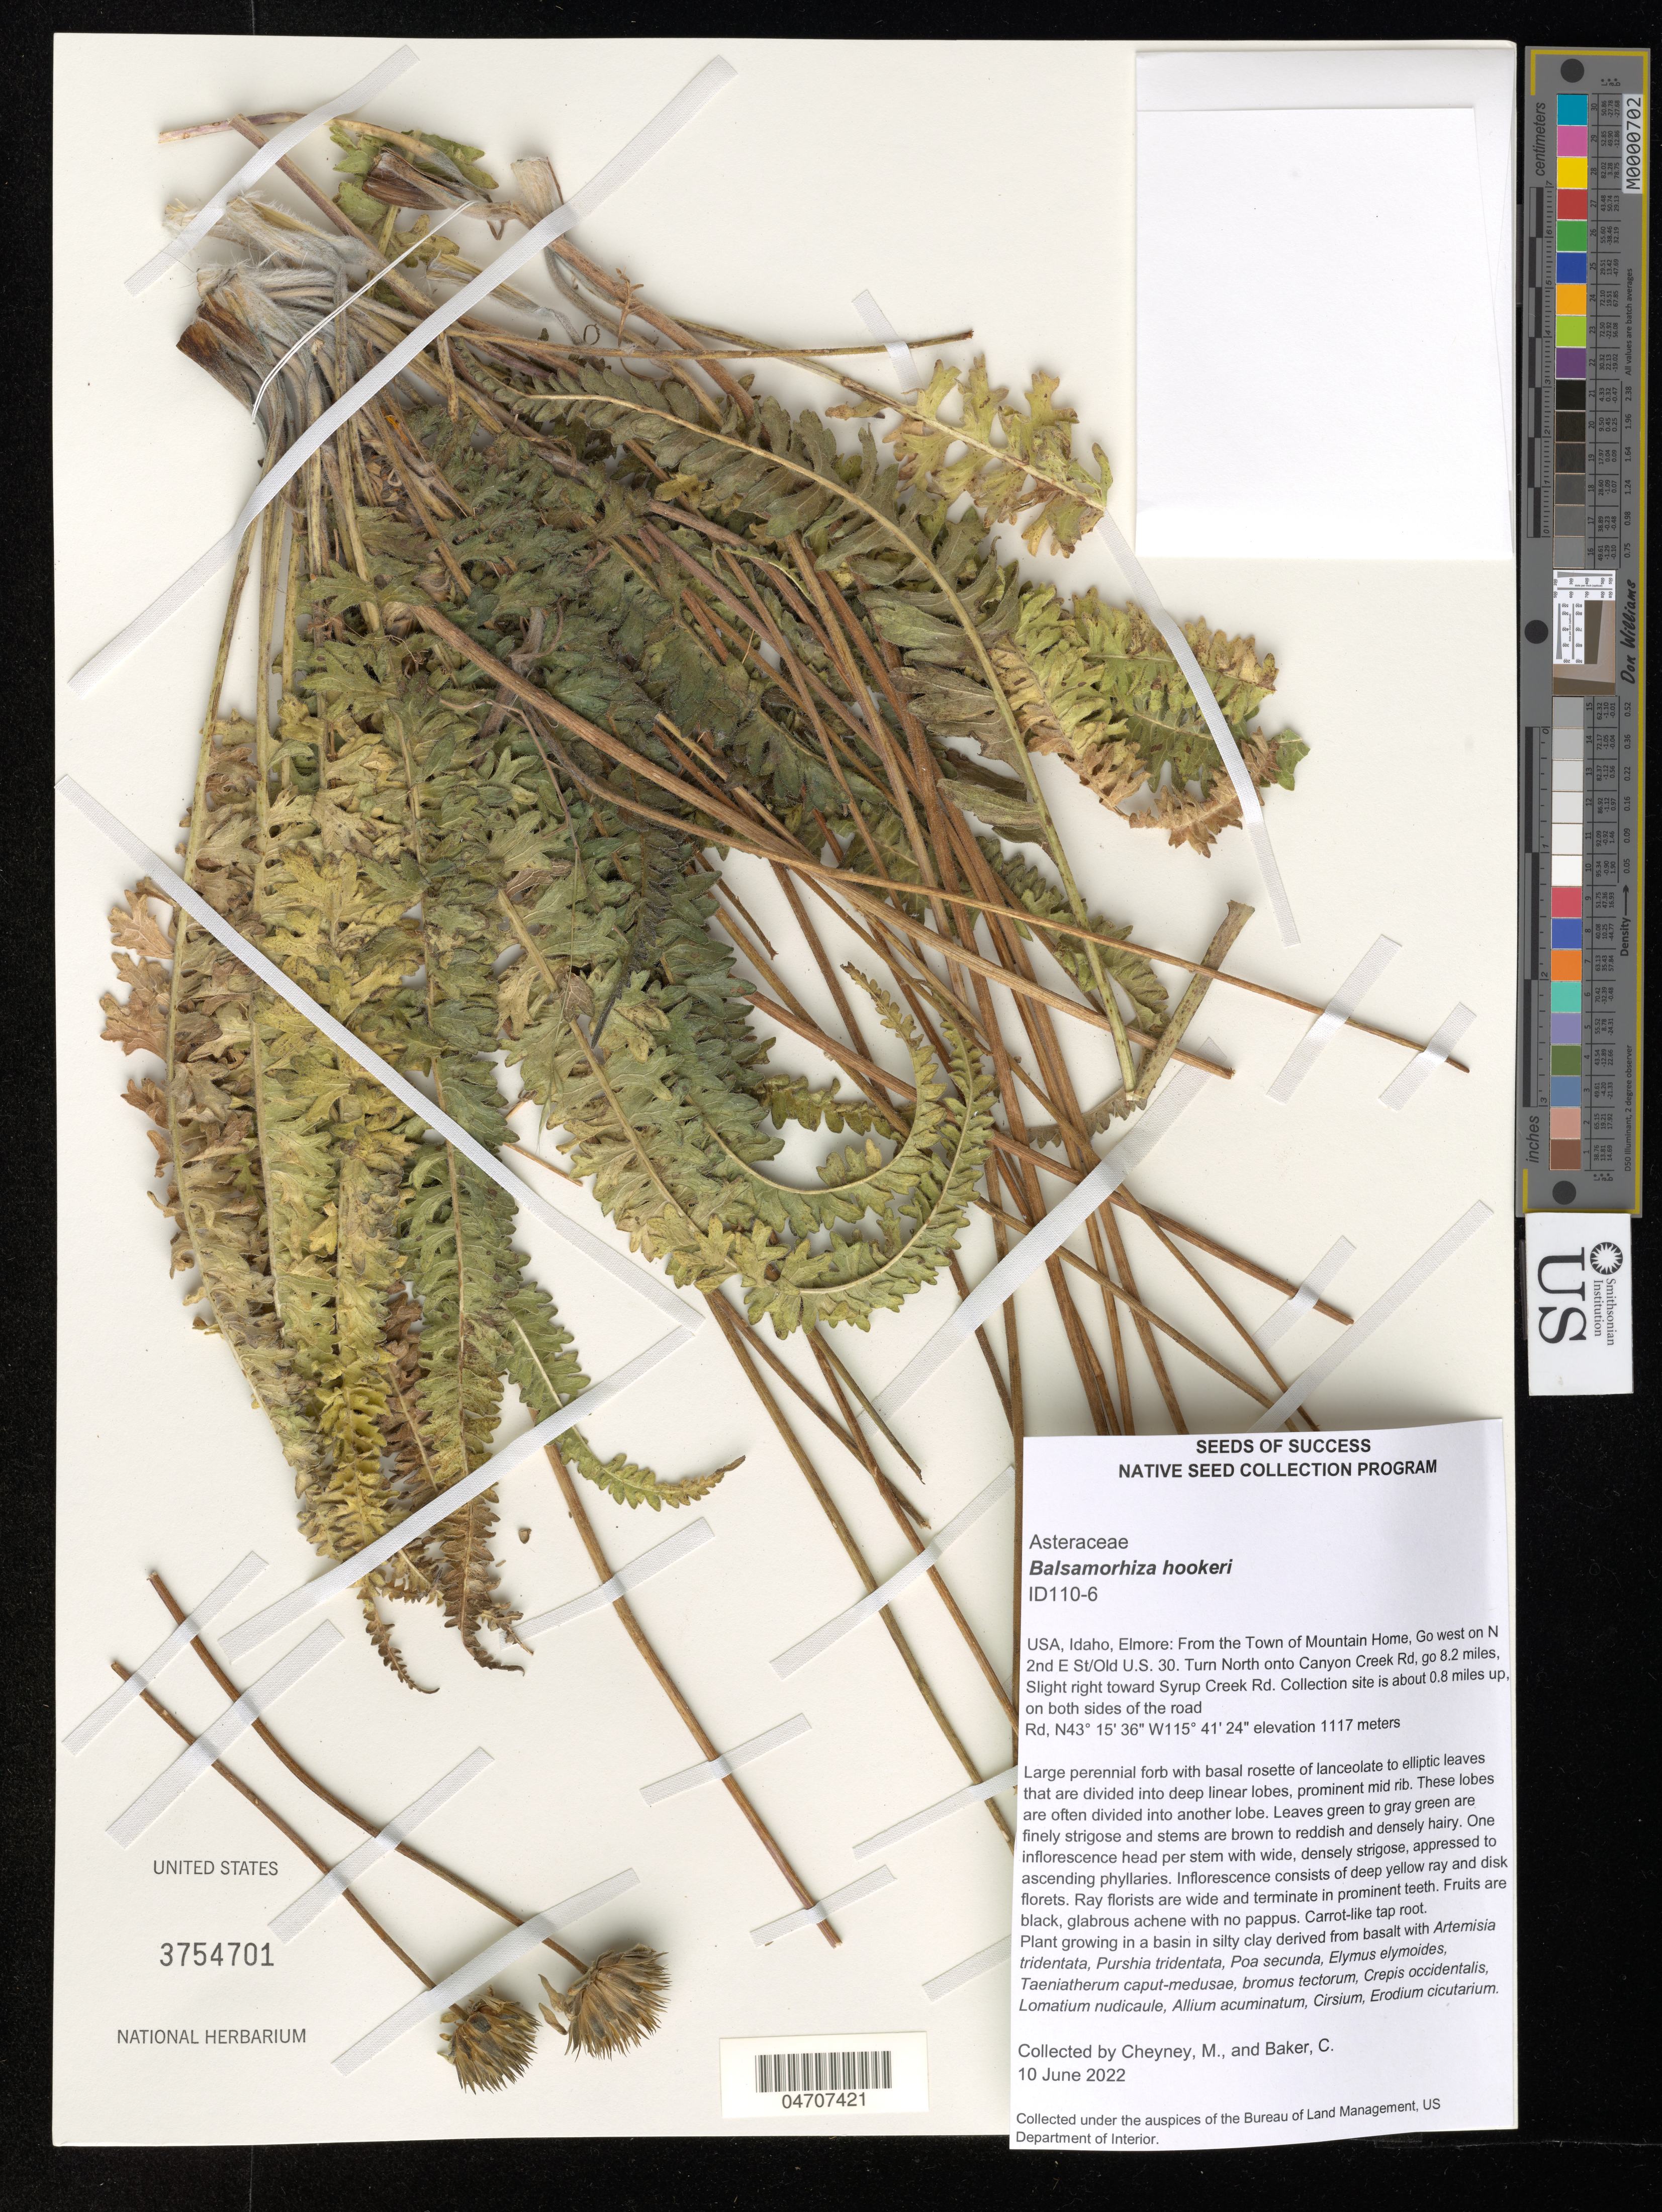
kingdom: Plantae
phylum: Tracheophyta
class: Magnoliopsida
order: Asterales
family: Asteraceae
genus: Balsamorhiza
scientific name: Balsamorhiza hookeri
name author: Nutt.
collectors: M. Cheyney & C. Baker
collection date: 2022-06-10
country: United States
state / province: Idaho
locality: Elmore: From the Town of Mountain Home, Go west on N 2nd E St/Old U.S. 30. Turn North onto Canyon Creek Rd, go 8.2 miles, Slight right toward Syrup Creek Rd. Collection site is about 0.8 miles up, on both sides of the road.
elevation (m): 1117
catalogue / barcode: US 3754701